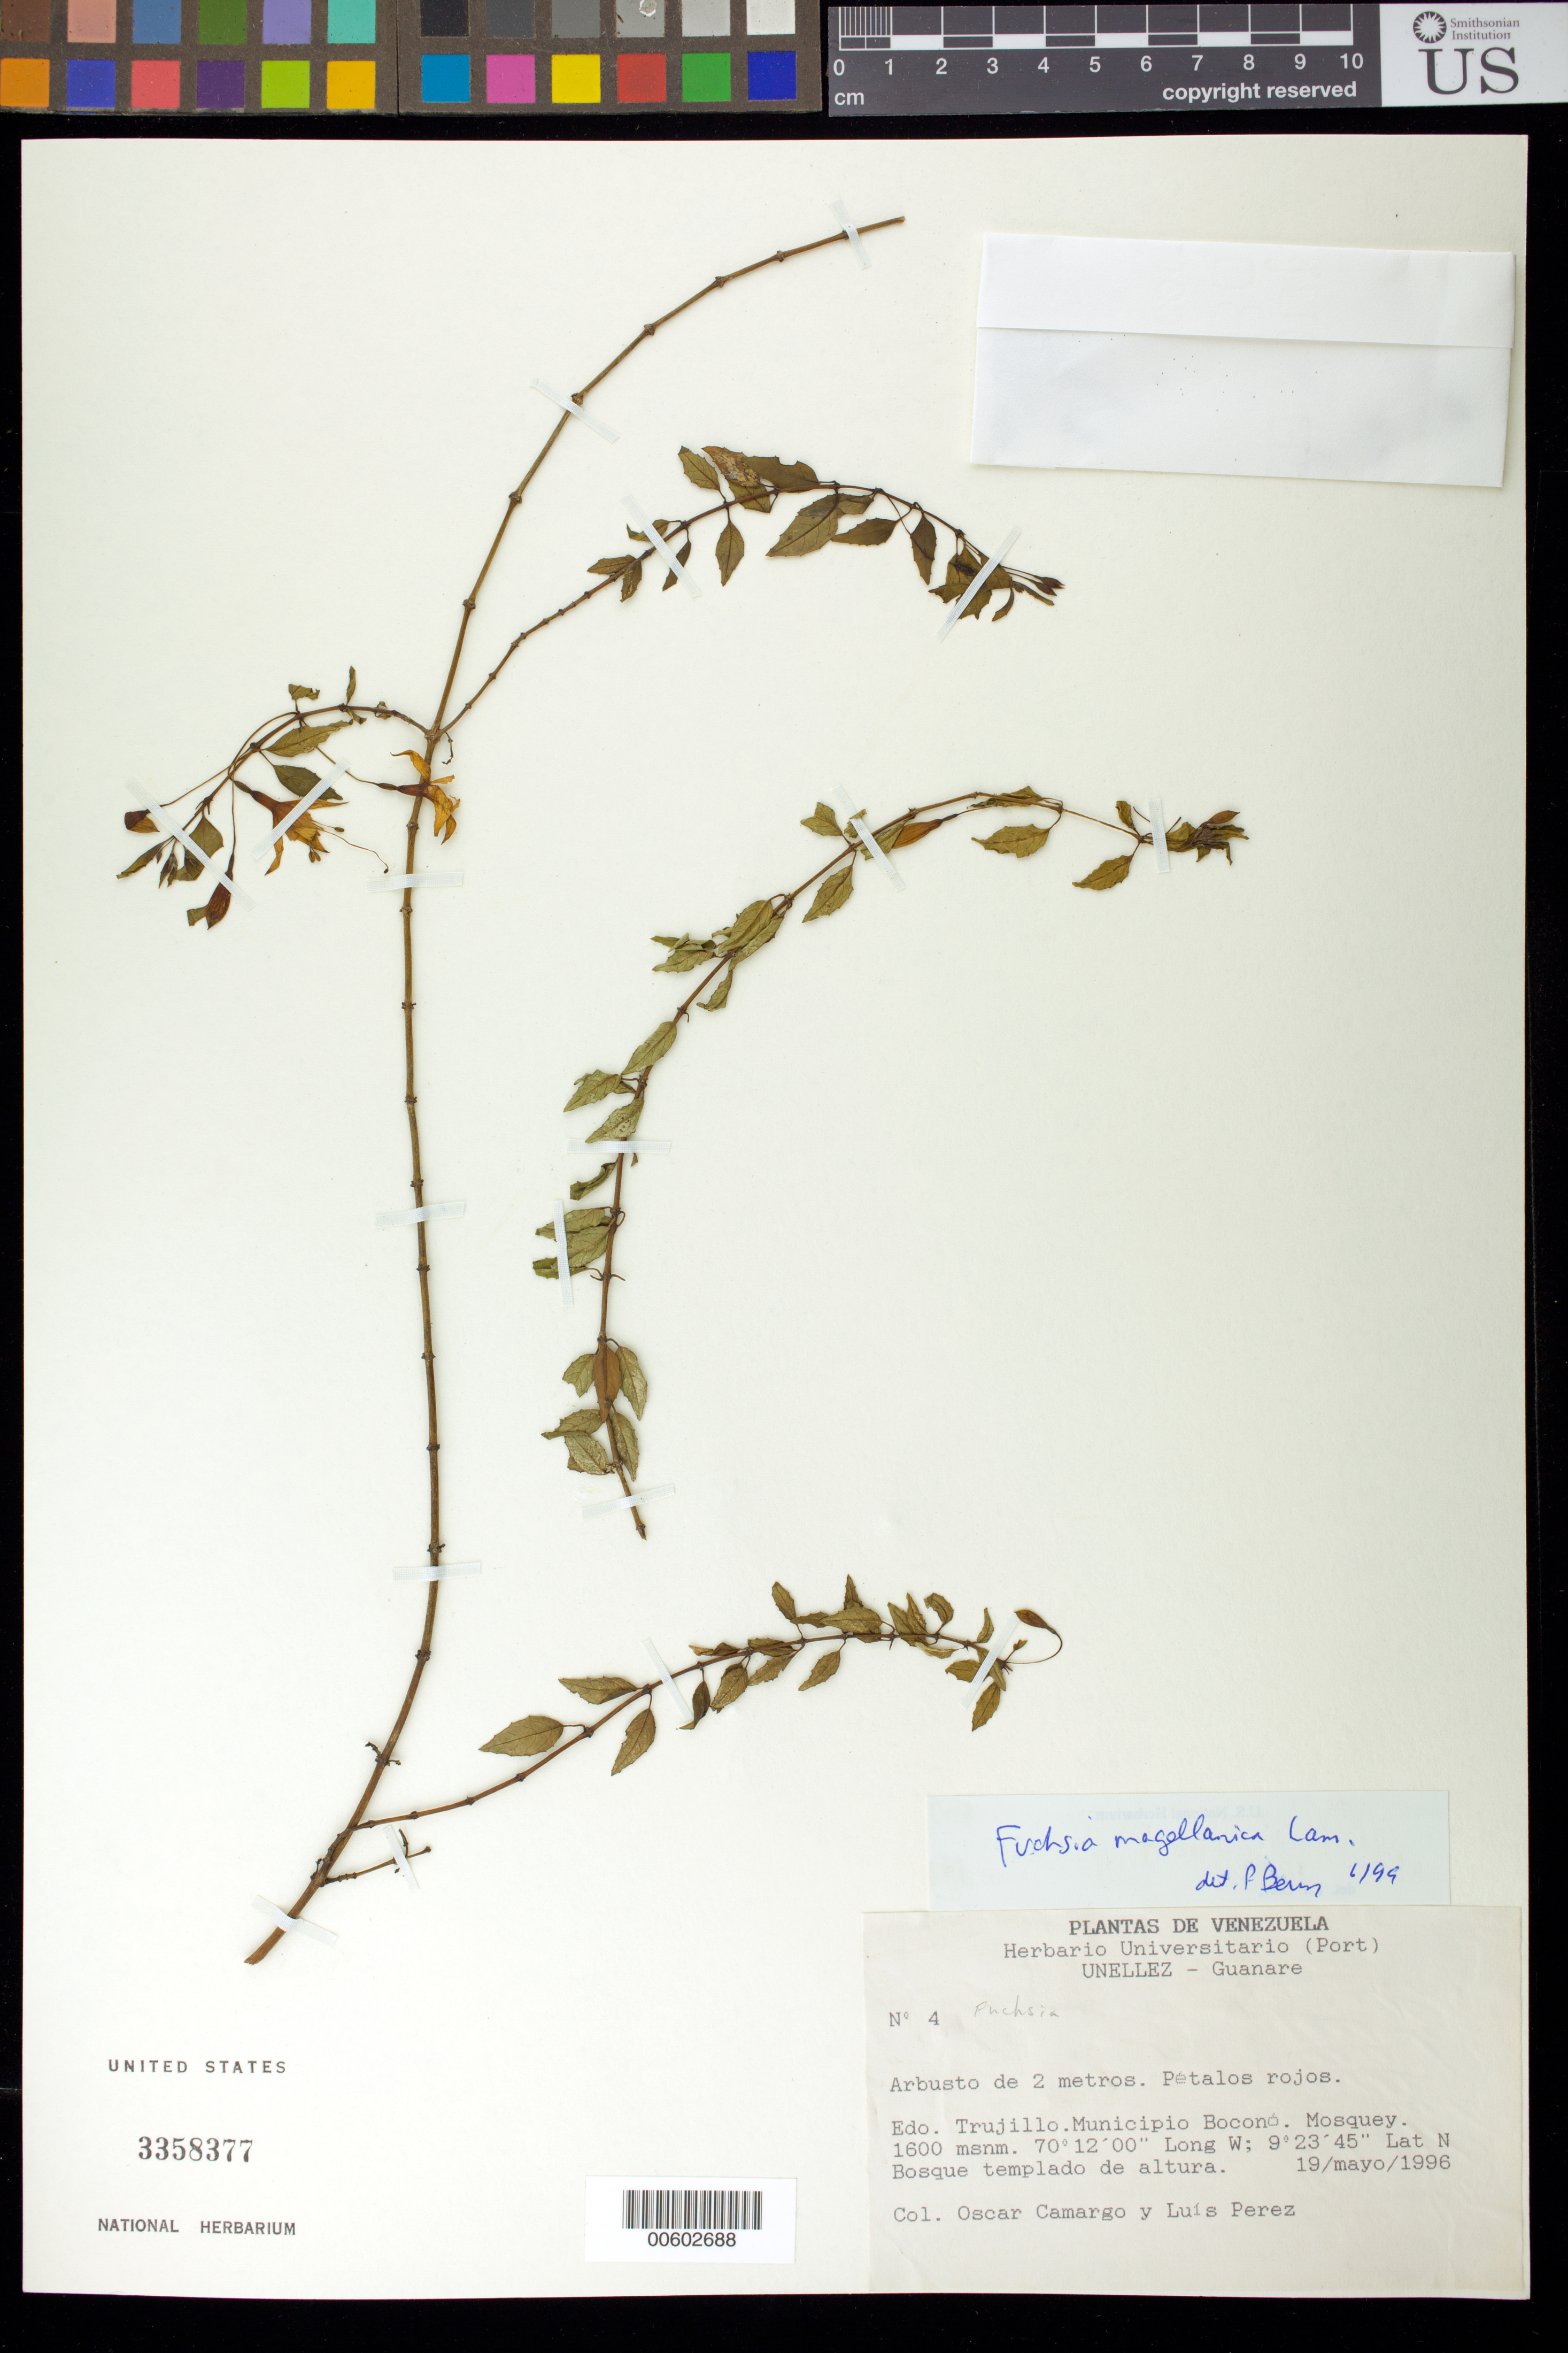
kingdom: Plantae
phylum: Tracheophyta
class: Magnoliopsida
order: Myrtales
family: Onagraceae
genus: Fuchsia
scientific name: Fuchsia magellanica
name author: Lam.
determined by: Berry, P. E., (WIS), University of Wisconsin - Madison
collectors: O. Camargo & L. Perez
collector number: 4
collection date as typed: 19 May 1996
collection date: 1996-05-19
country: Venezuela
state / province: Trujillo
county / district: Boconó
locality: Mosquey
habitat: Bosque templado de altura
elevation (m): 1600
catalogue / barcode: US 3358377